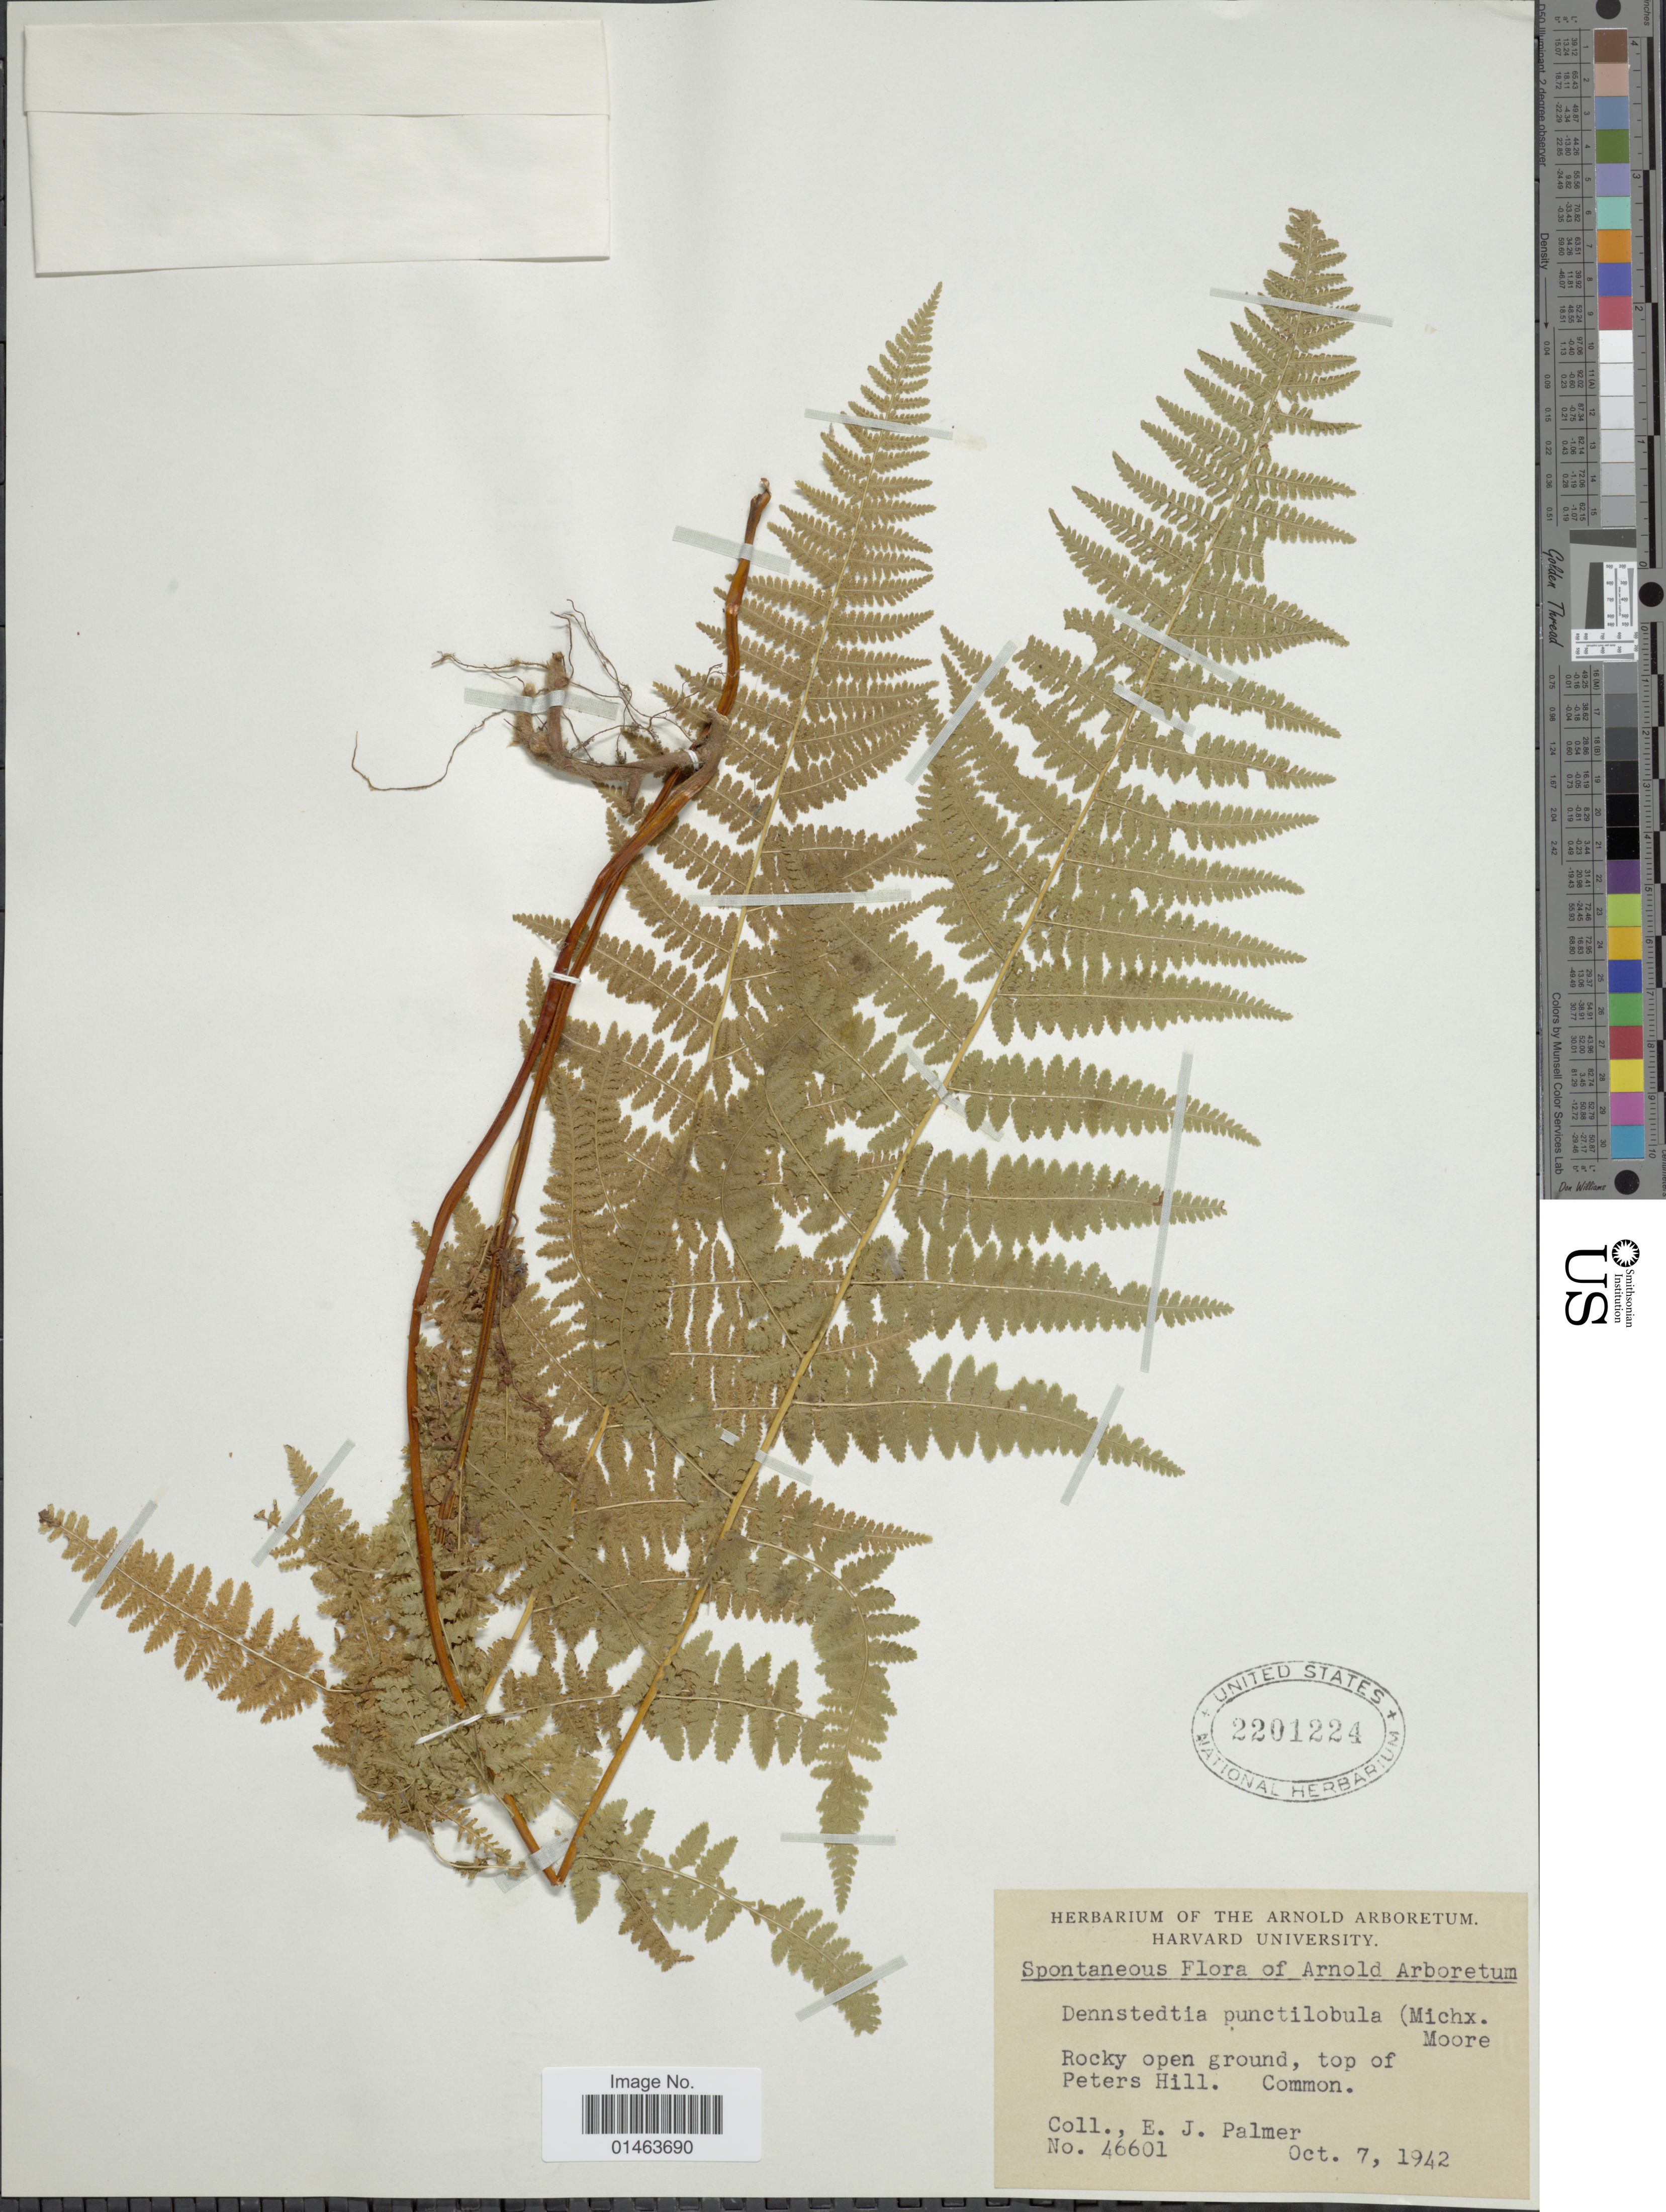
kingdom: Plantae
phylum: Tracheophyta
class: Polypodiopsida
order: Polypodiales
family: Dennstaedtiaceae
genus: Dennstaedtia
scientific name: Dennstaedtia punctilobula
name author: (Michx.) T. Moore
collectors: E. J. Palmer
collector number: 46601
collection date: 1942-10-07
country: United States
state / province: Michigan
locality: Arnold Arboretum, Rocky open ground, top of Peters Hill.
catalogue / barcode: US 2201124